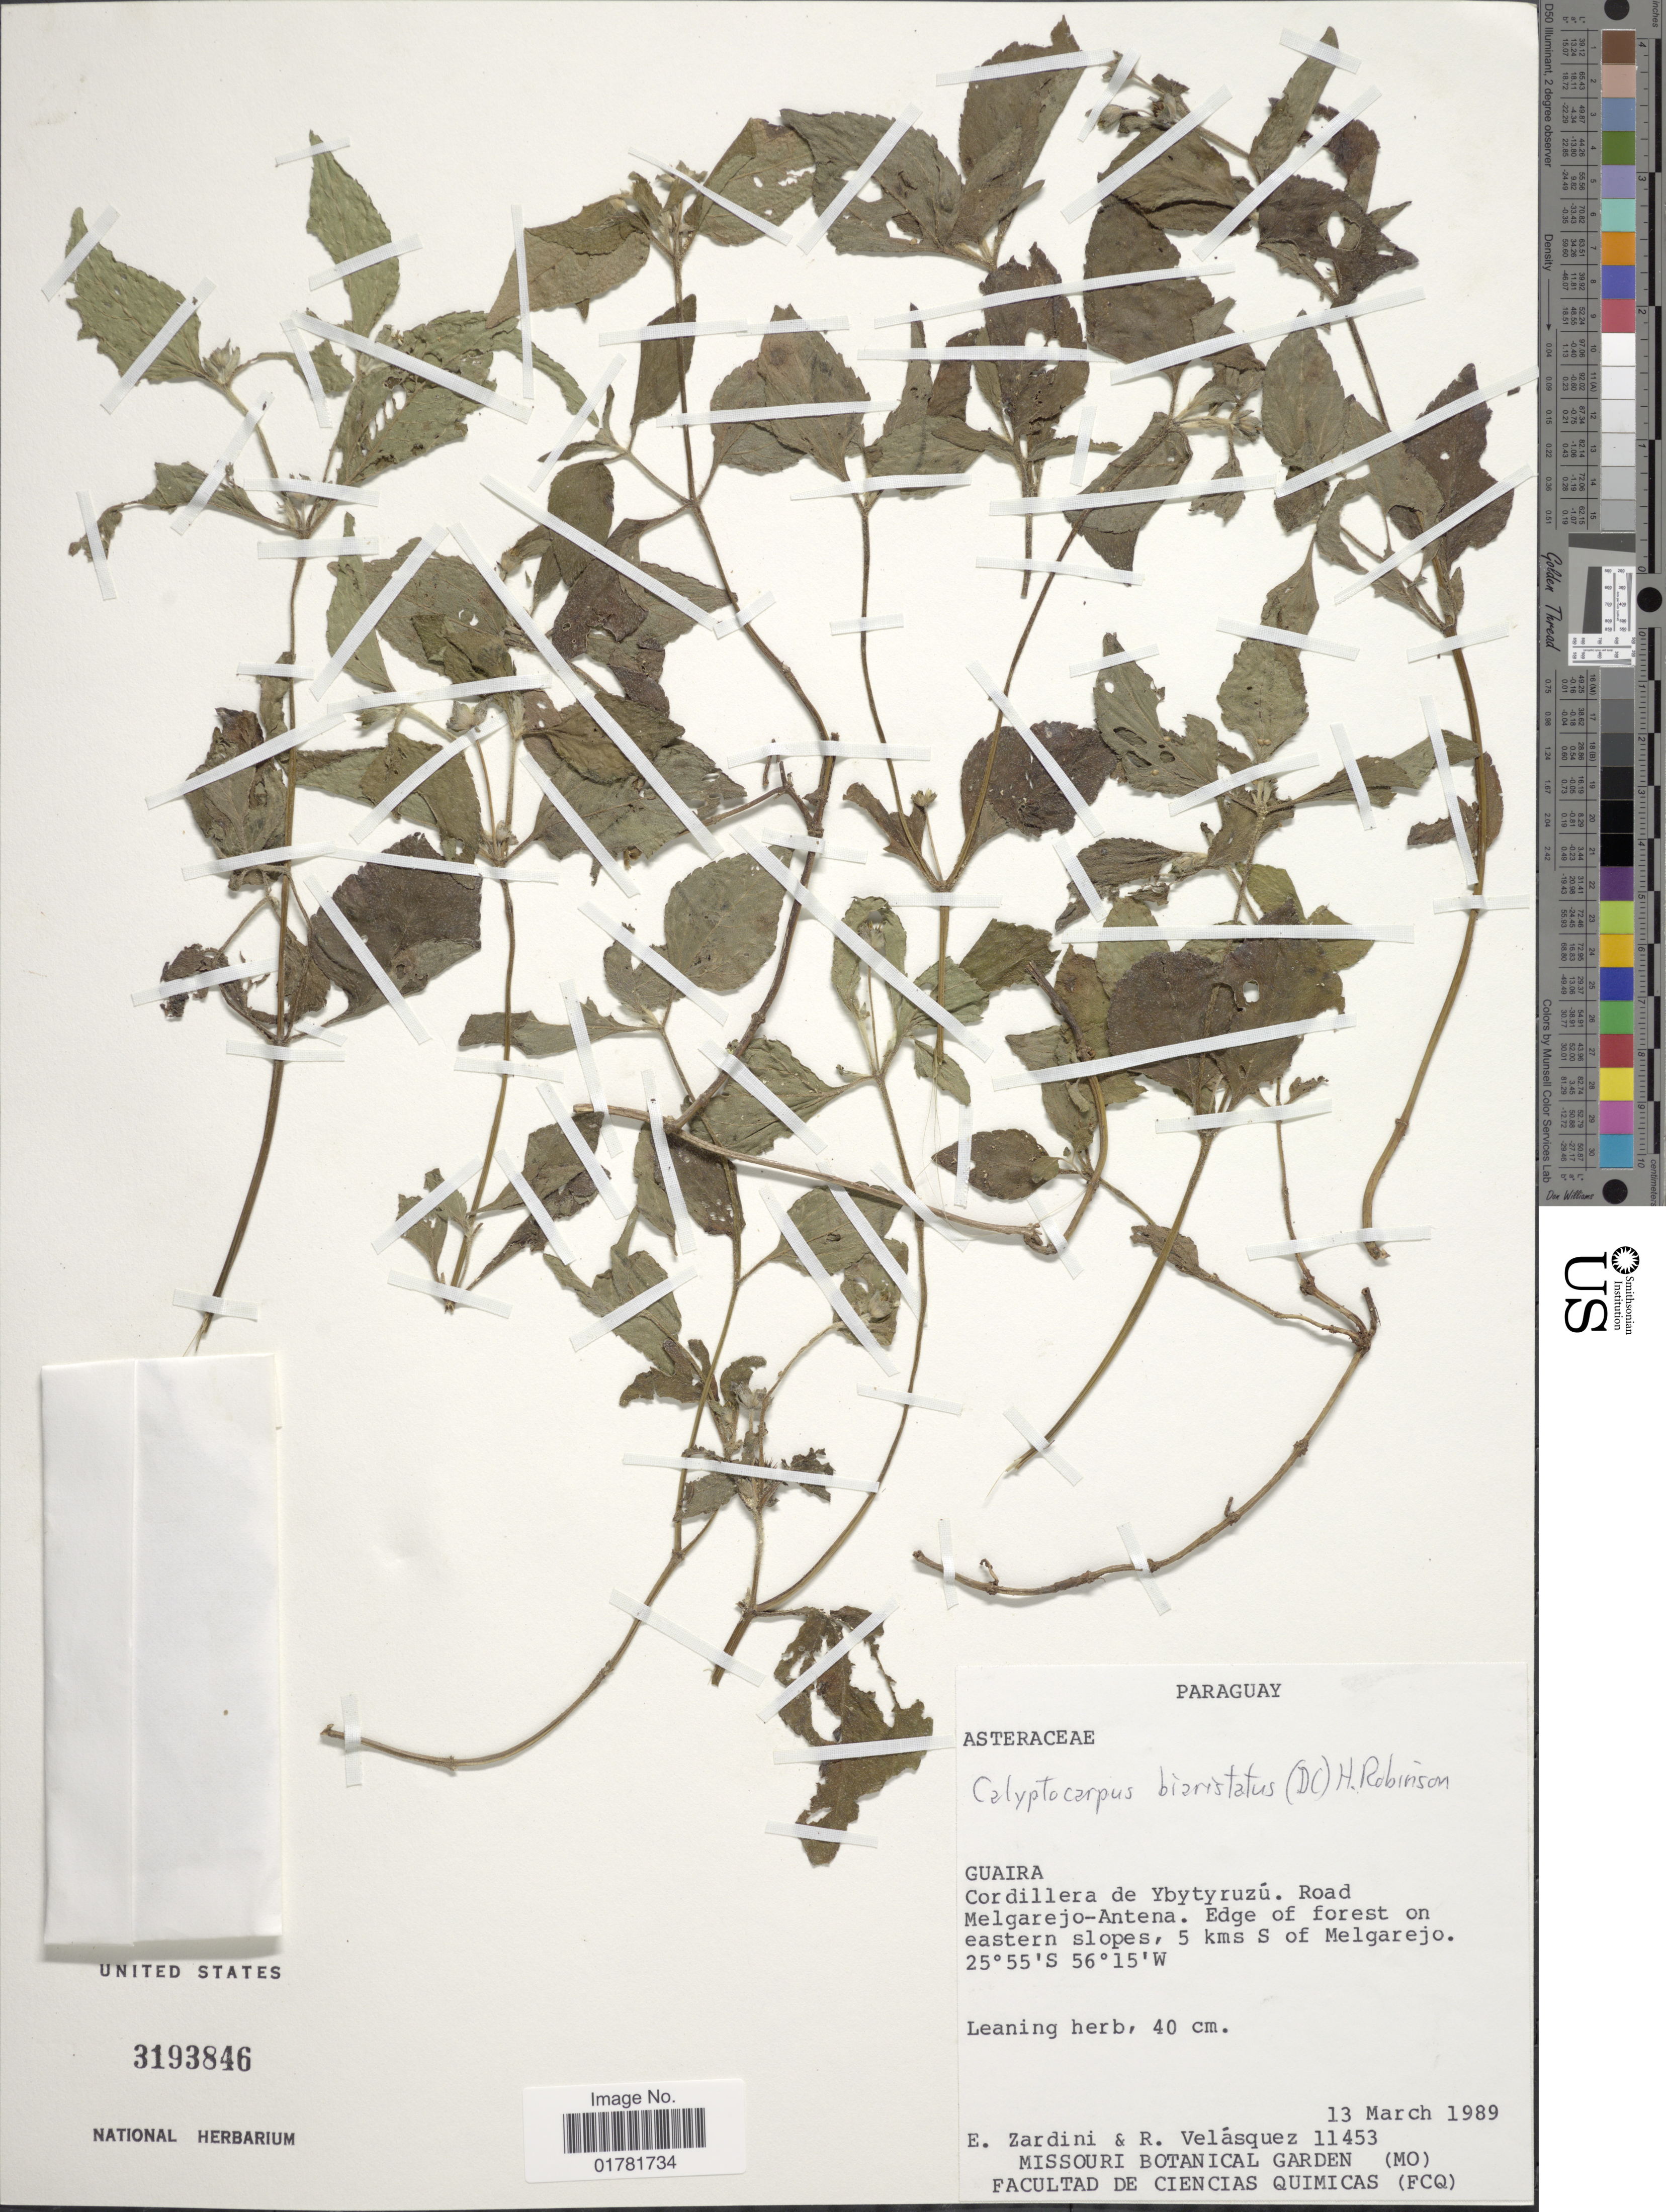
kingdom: Plantae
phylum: Tracheophyta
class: Magnoliopsida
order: Asterales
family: Asteraceae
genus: Calyptocarpus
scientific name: Calyptocarpus baristatus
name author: (DC.) H. Rob.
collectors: E. M. Zardini & R. Velásquez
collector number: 11453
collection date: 1989-03-13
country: Paraguay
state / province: Guaira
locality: Cordillera de Ybytruzú. Road Melgarejo-Antena. Edge of forest on eastern slopes, 5 kms S of Melgarejo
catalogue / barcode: US 3193846